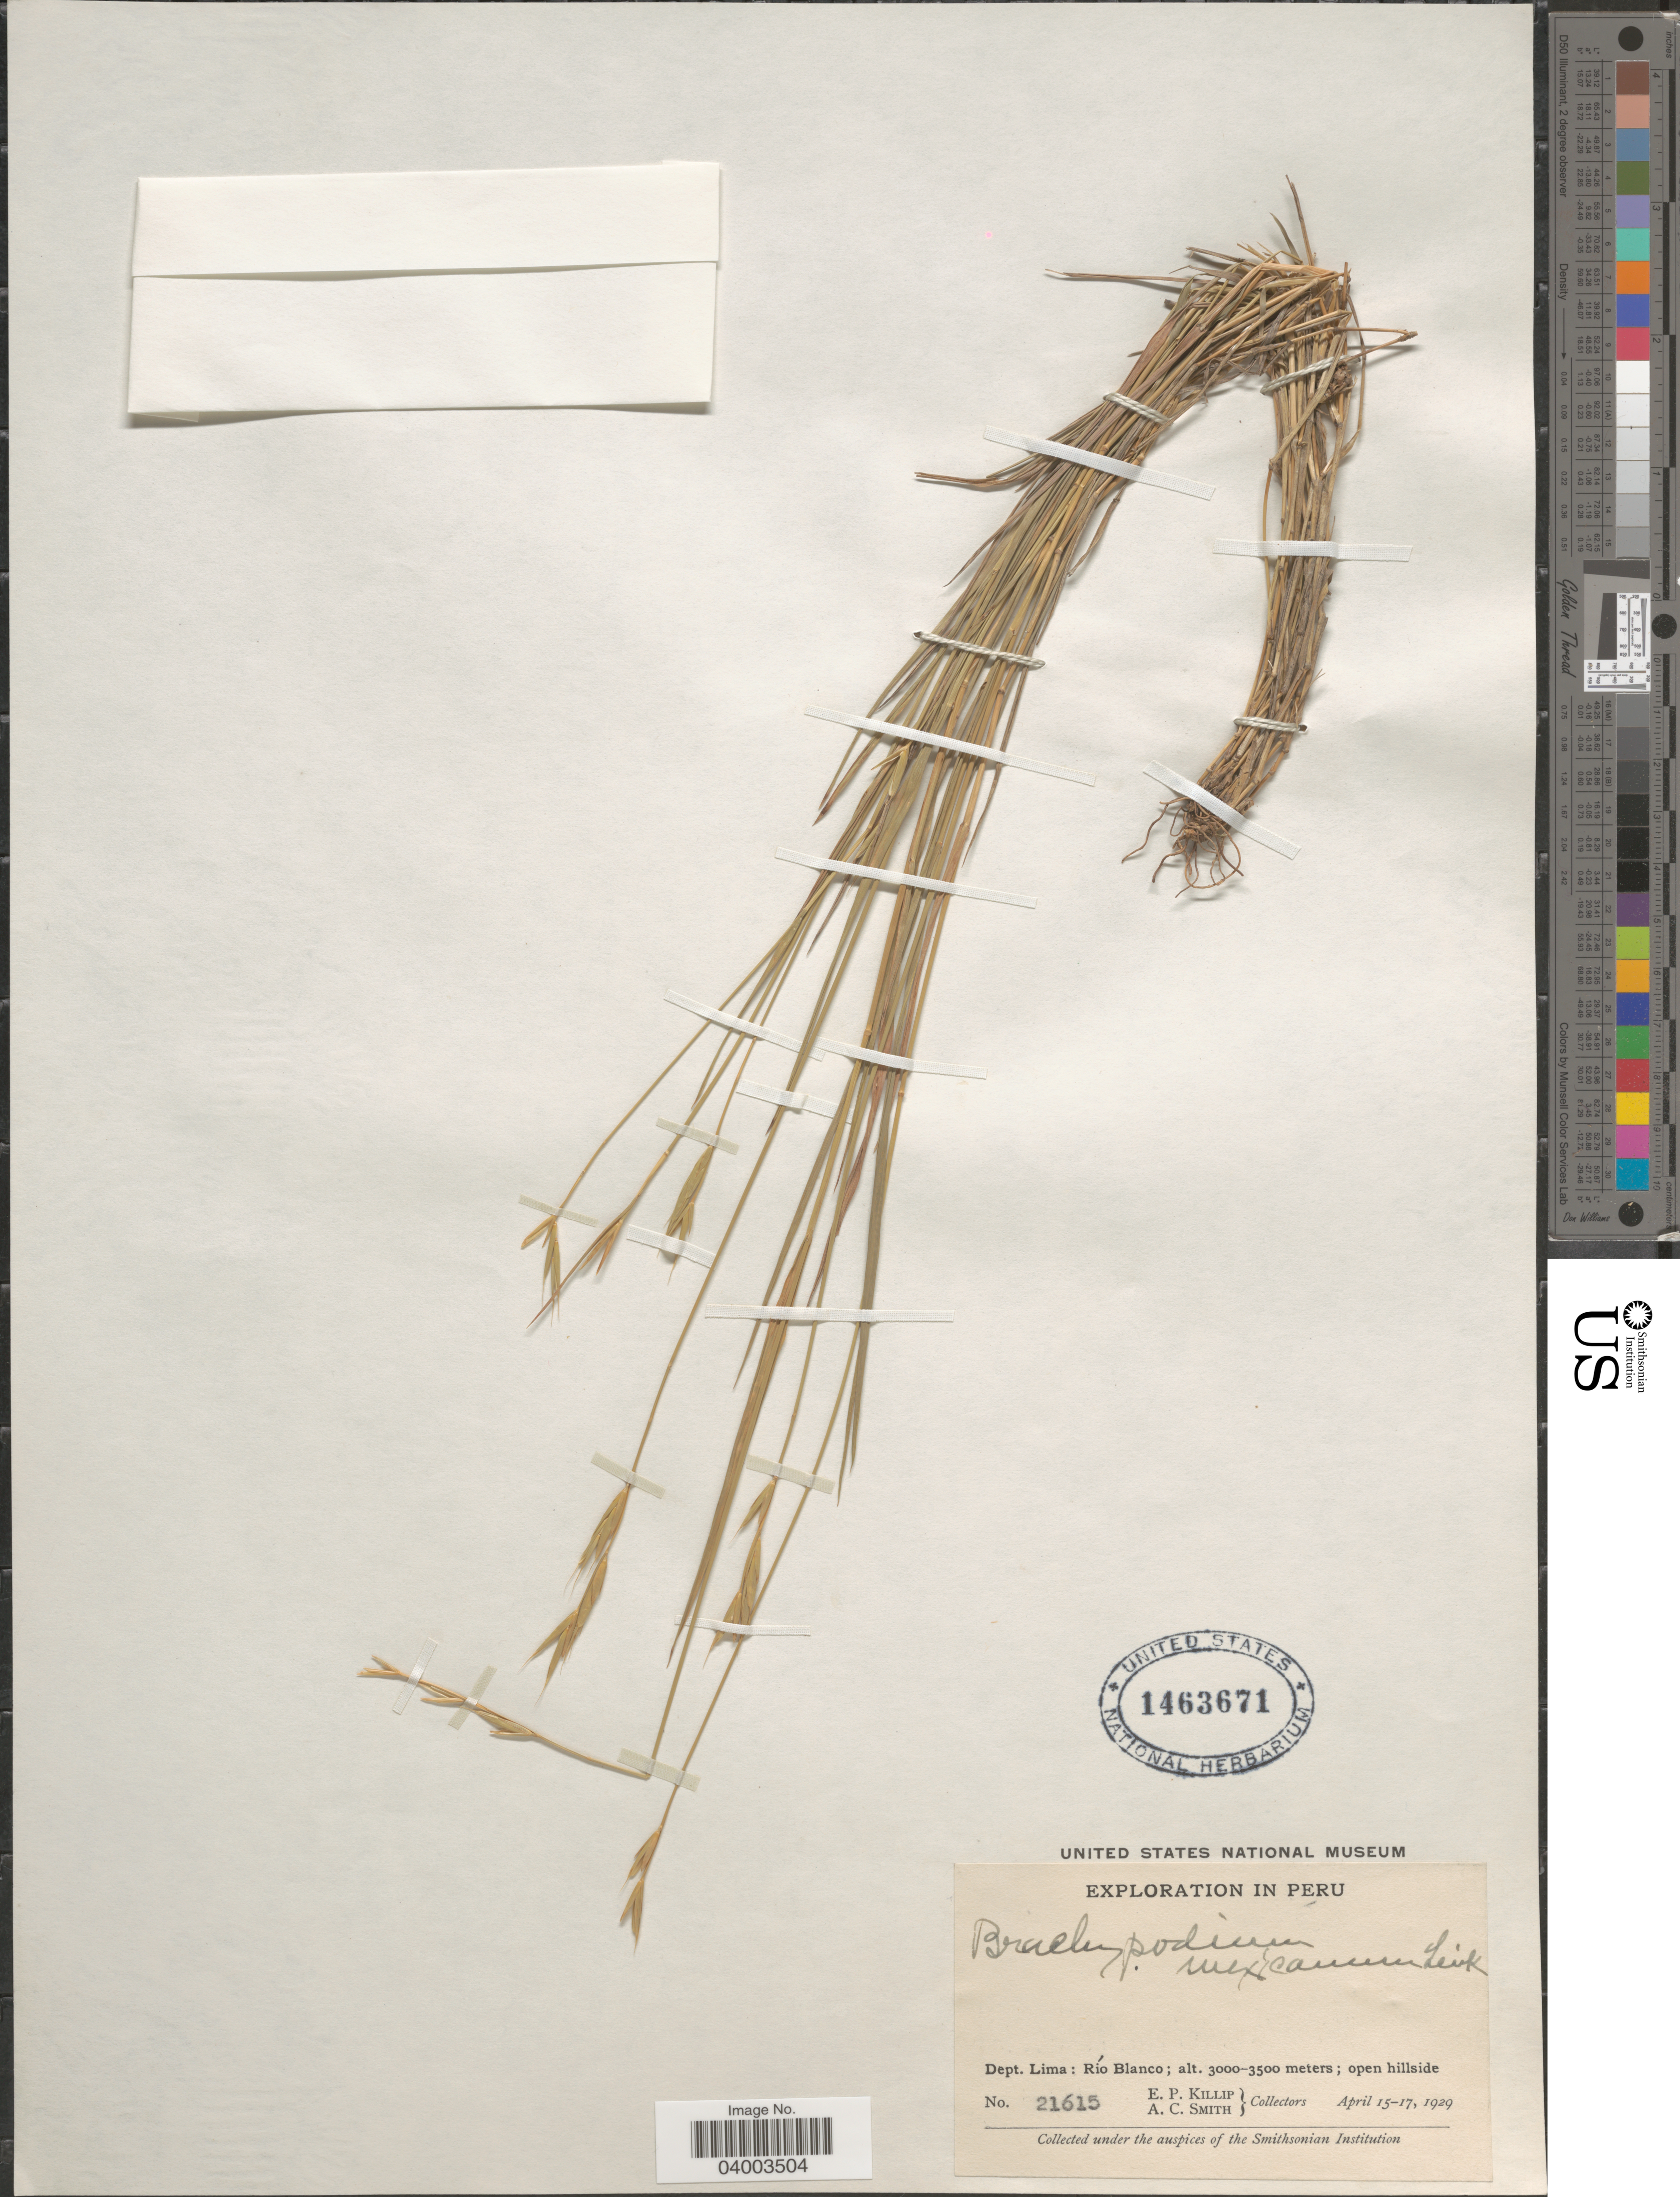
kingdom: Plantae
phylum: Tracheophyta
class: Liliopsida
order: Poales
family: Poaceae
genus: Brachypodium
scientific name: Brachypodium mexicanum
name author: (Roem. & Schult.) Link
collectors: E. P. Killip & A. C. Smith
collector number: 21615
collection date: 1929-04-15/1929-04-17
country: Peru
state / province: Lima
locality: Dept. Lima: Río Blanco.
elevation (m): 3000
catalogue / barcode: US 1463671